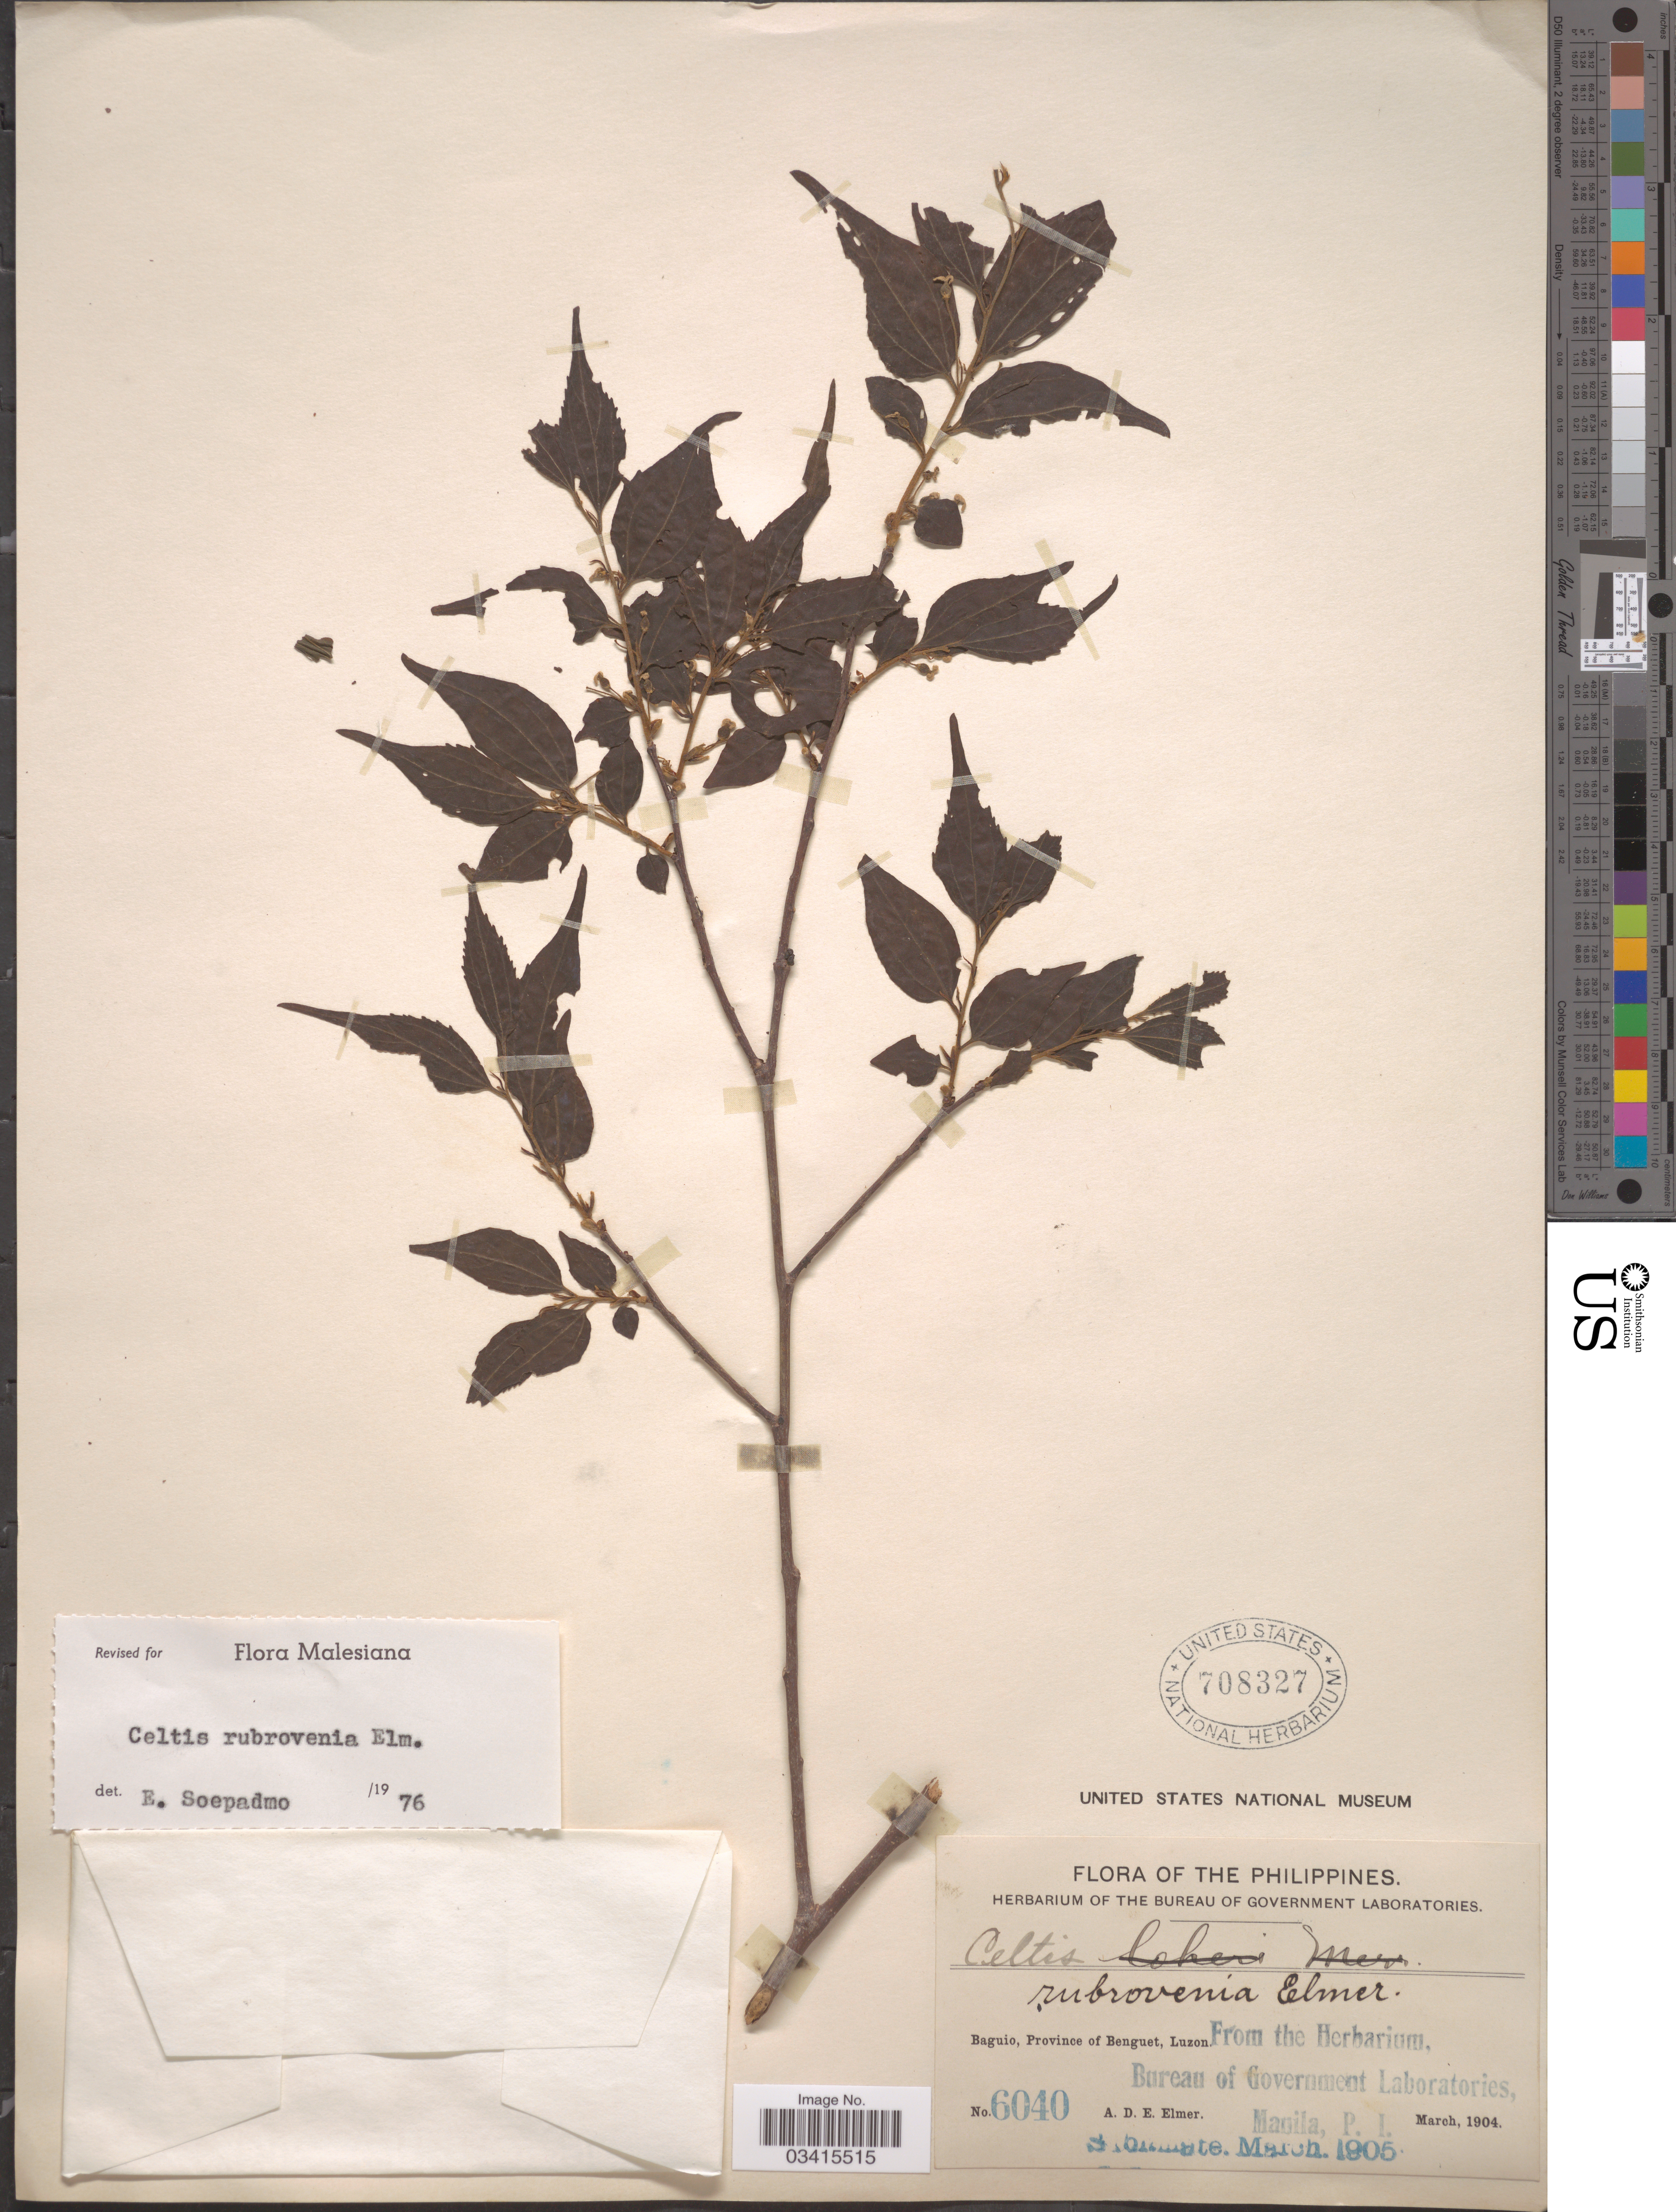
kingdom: Plantae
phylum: Tracheophyta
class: Magnoliopsida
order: Rosales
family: Cannabaceae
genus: Celtis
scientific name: Celtis rubrovenia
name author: Elmer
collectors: A. D. E. Elmer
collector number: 6040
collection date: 1904-03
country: Philippines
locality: Baguio, Province of Benguet, Luzon.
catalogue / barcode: US 708327